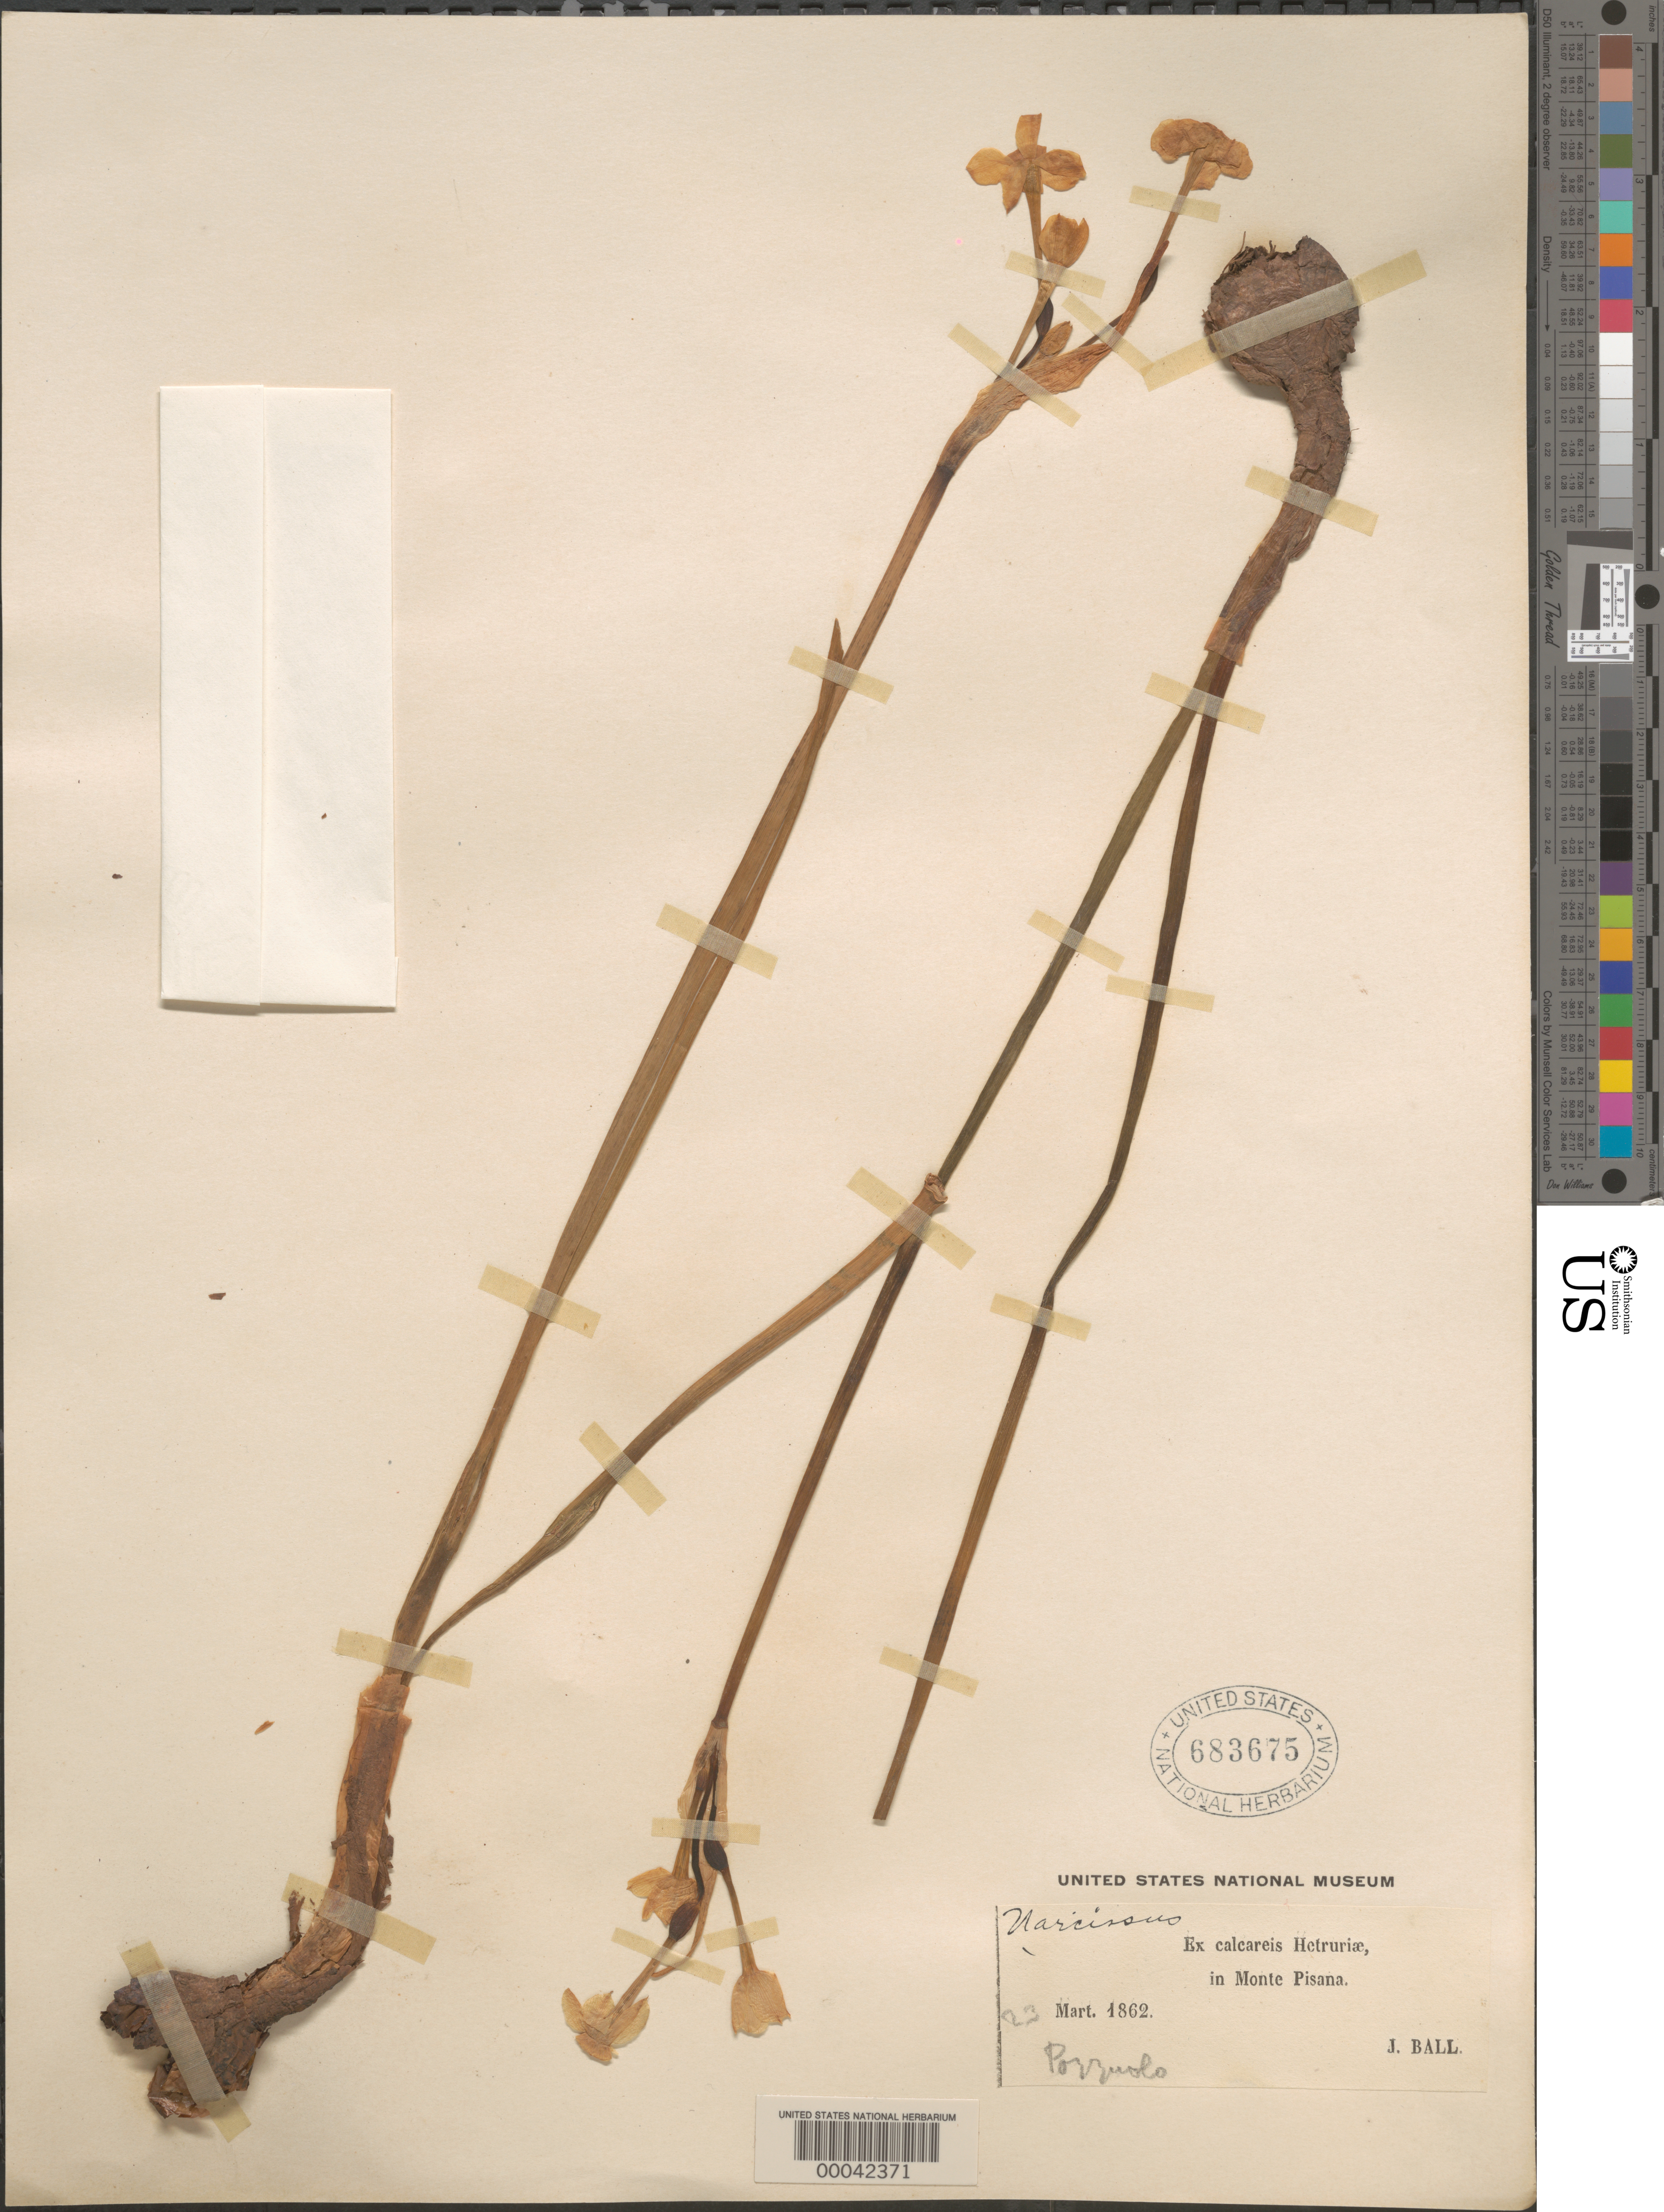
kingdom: Plantae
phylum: Tracheophyta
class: Liliopsida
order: Asparagales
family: Amaryllidaceae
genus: Narcissus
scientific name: Narcissus sp.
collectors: J. Ball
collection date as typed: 23 Mar 1862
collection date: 1862-03-23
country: Italy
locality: Hetruriae, in monte pisana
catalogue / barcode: US 683675